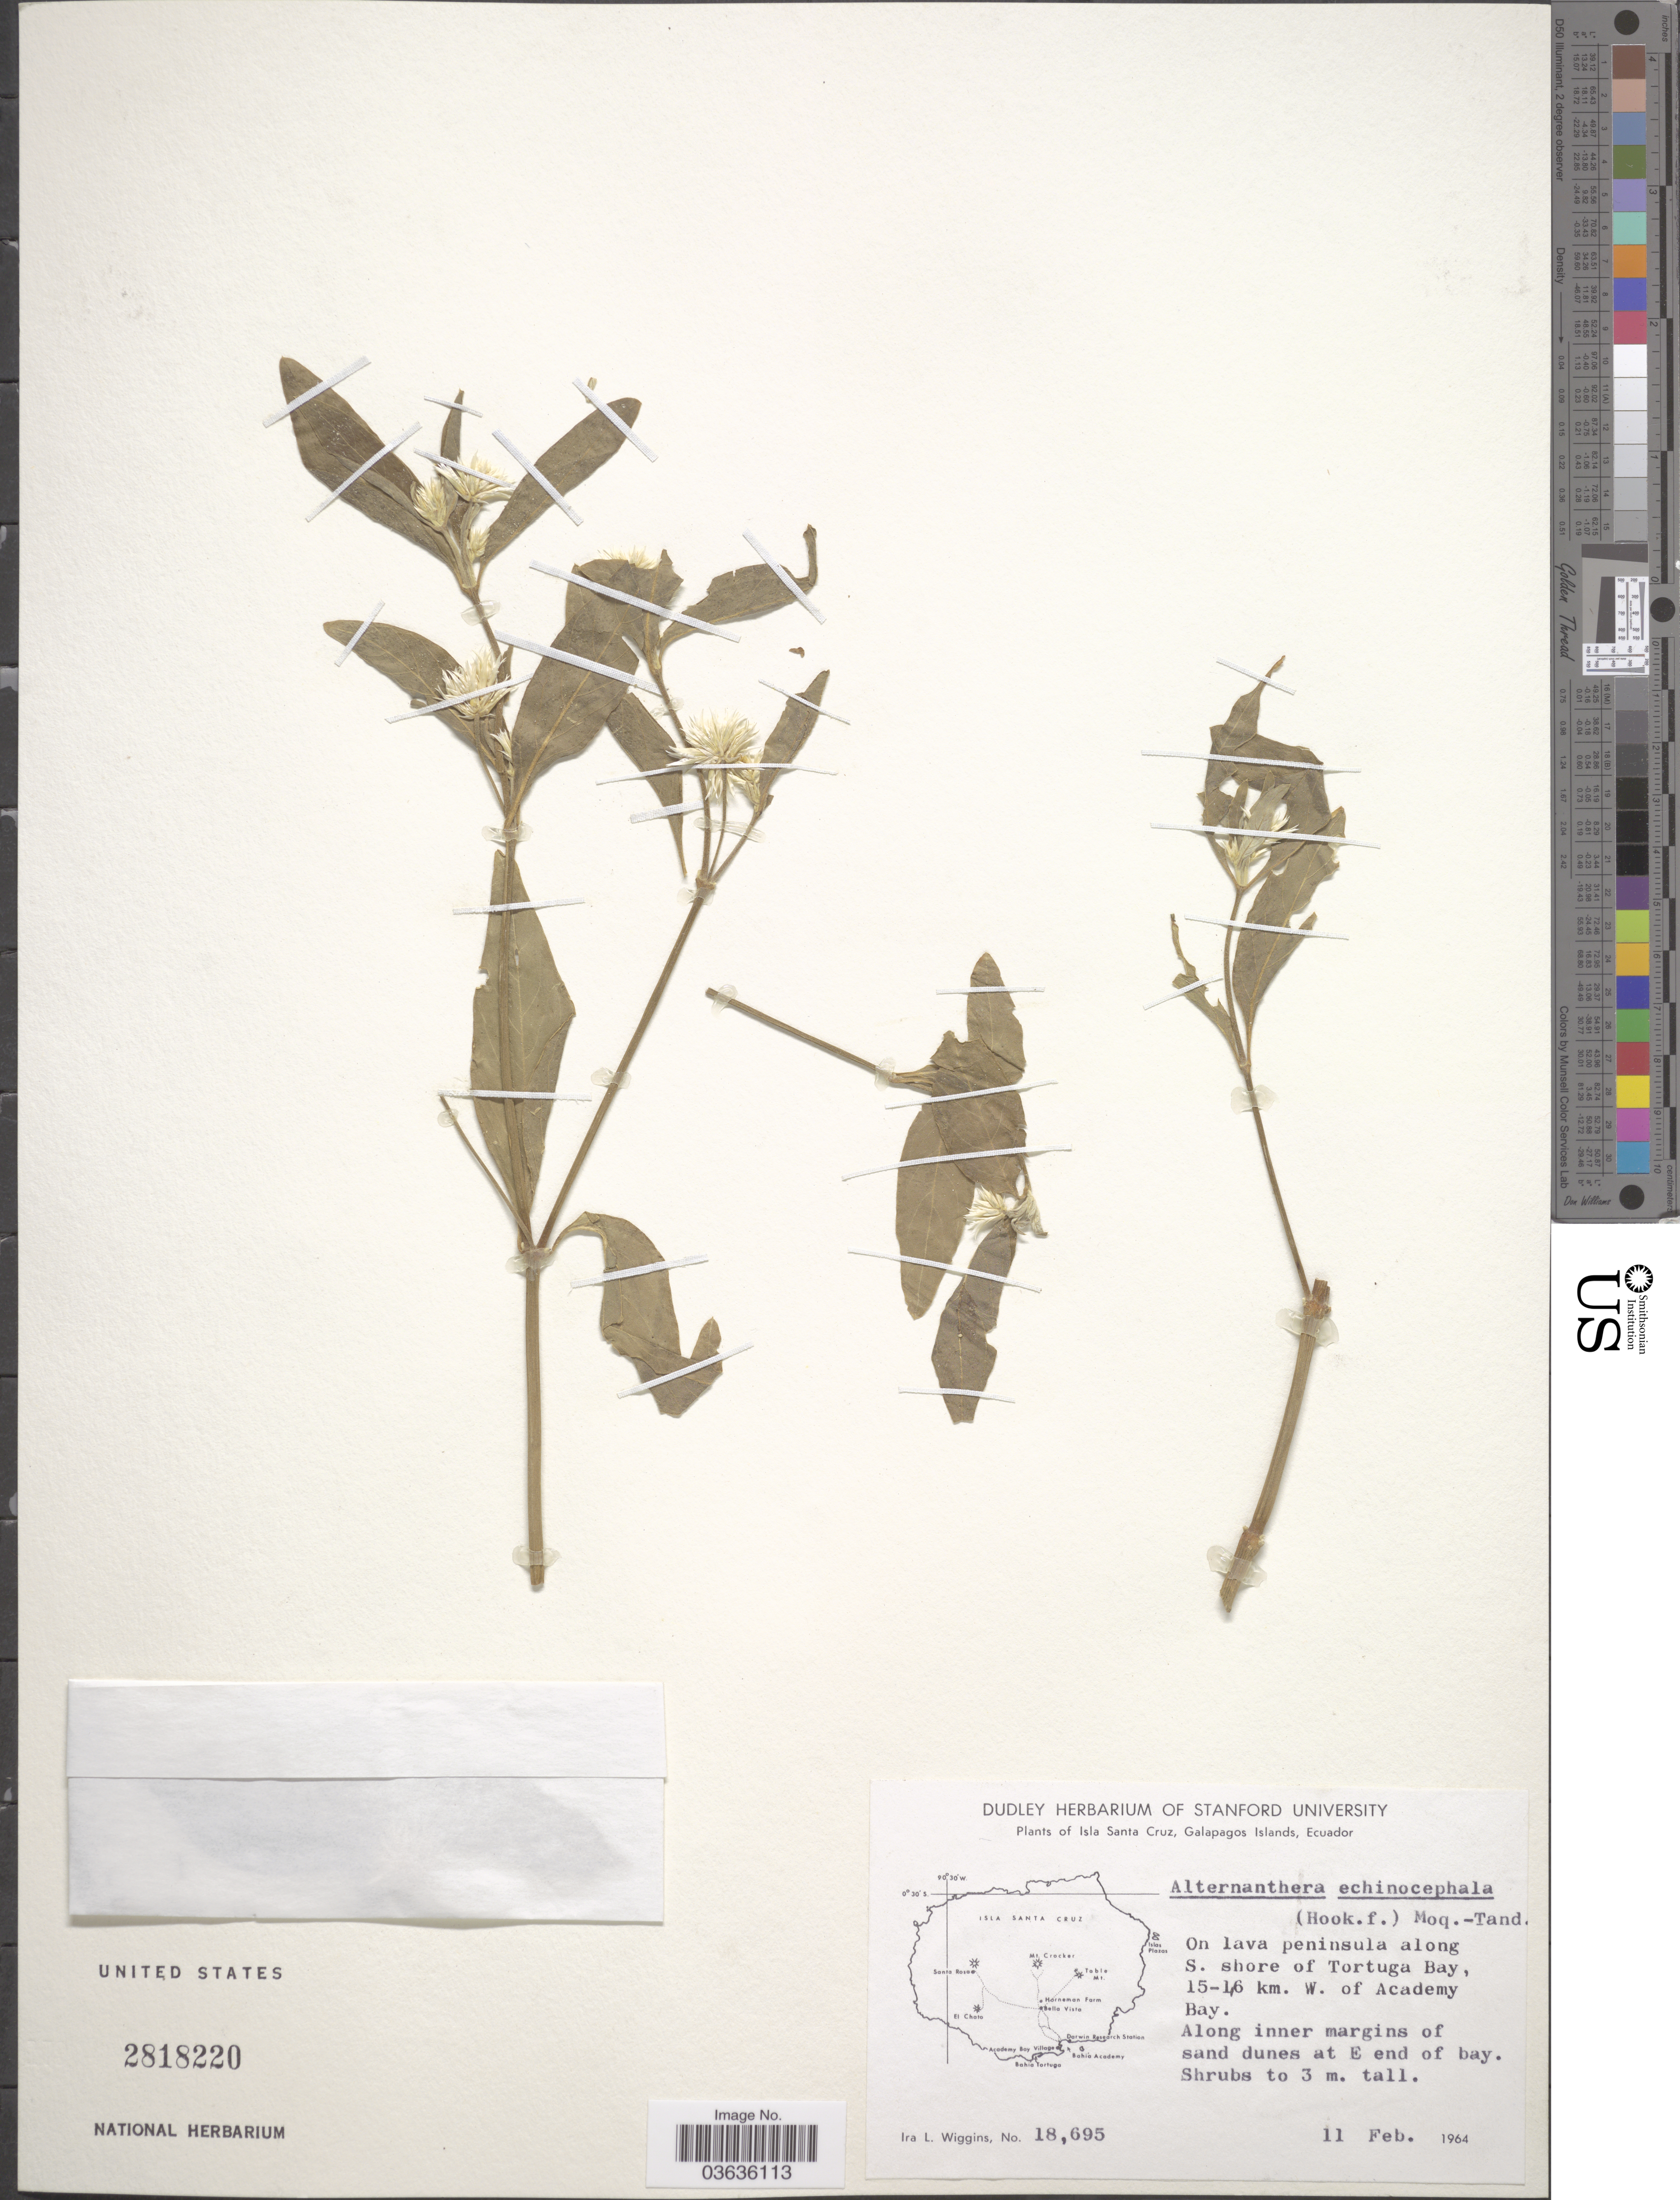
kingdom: Plantae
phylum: Tracheophyta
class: Magnoliopsida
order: Caryophyllales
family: Amaranthaceae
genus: Alternanthera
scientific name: Alternanthera echinocephala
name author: (Hook. f.) Christoph.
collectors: I. L. Wiggins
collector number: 18695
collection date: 1964-02-11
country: Ecuador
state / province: Colón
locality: Isla Santa Cruz, Galapagos Islands, On lava peninsula along S. shore of Tortuga Bay, 15-16 km. W. of Academy Bay. Along inner margins of sand dunes at E end of bay.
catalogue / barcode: US 2818220